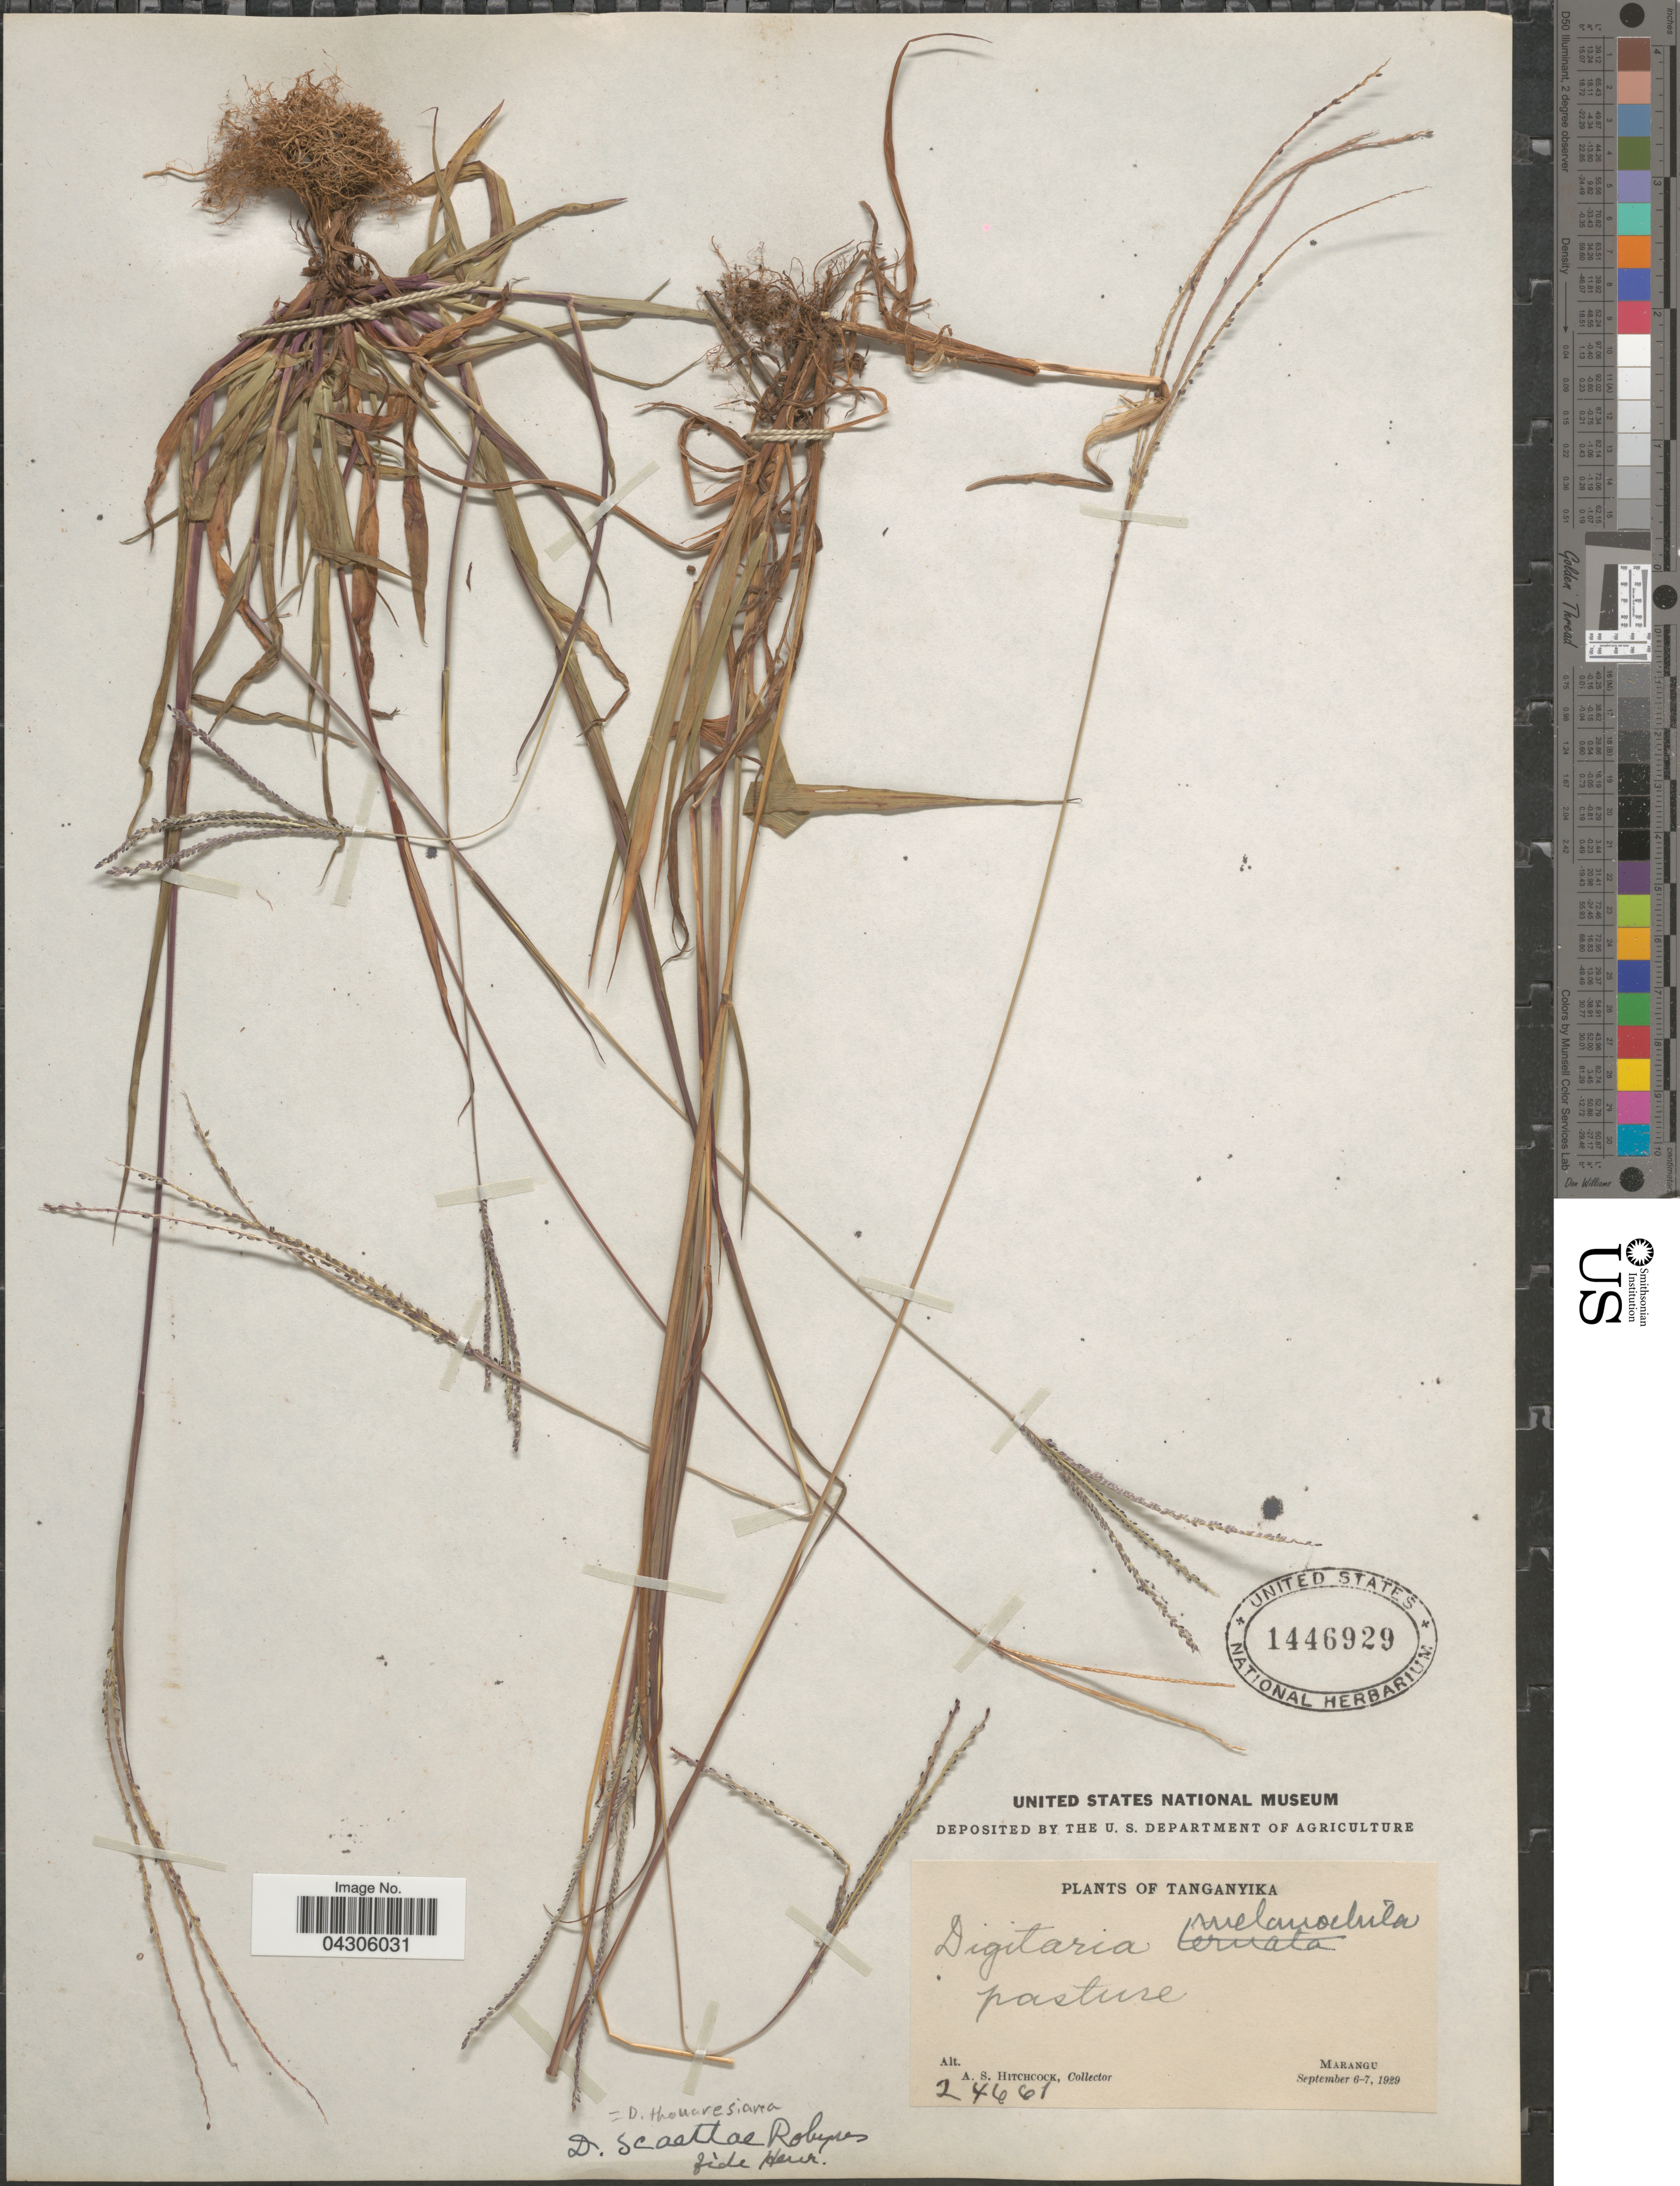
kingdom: Plantae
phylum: Tracheophyta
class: Liliopsida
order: Poales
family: Poaceae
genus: Digitaria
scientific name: Digitaria thouarsiana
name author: (Flüggé) A. Camus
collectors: A. S. Hitchcock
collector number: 24661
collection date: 1929-09-06/1929-09-07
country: Tanzania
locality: Tanganyika. Marangu.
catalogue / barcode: US 1446929